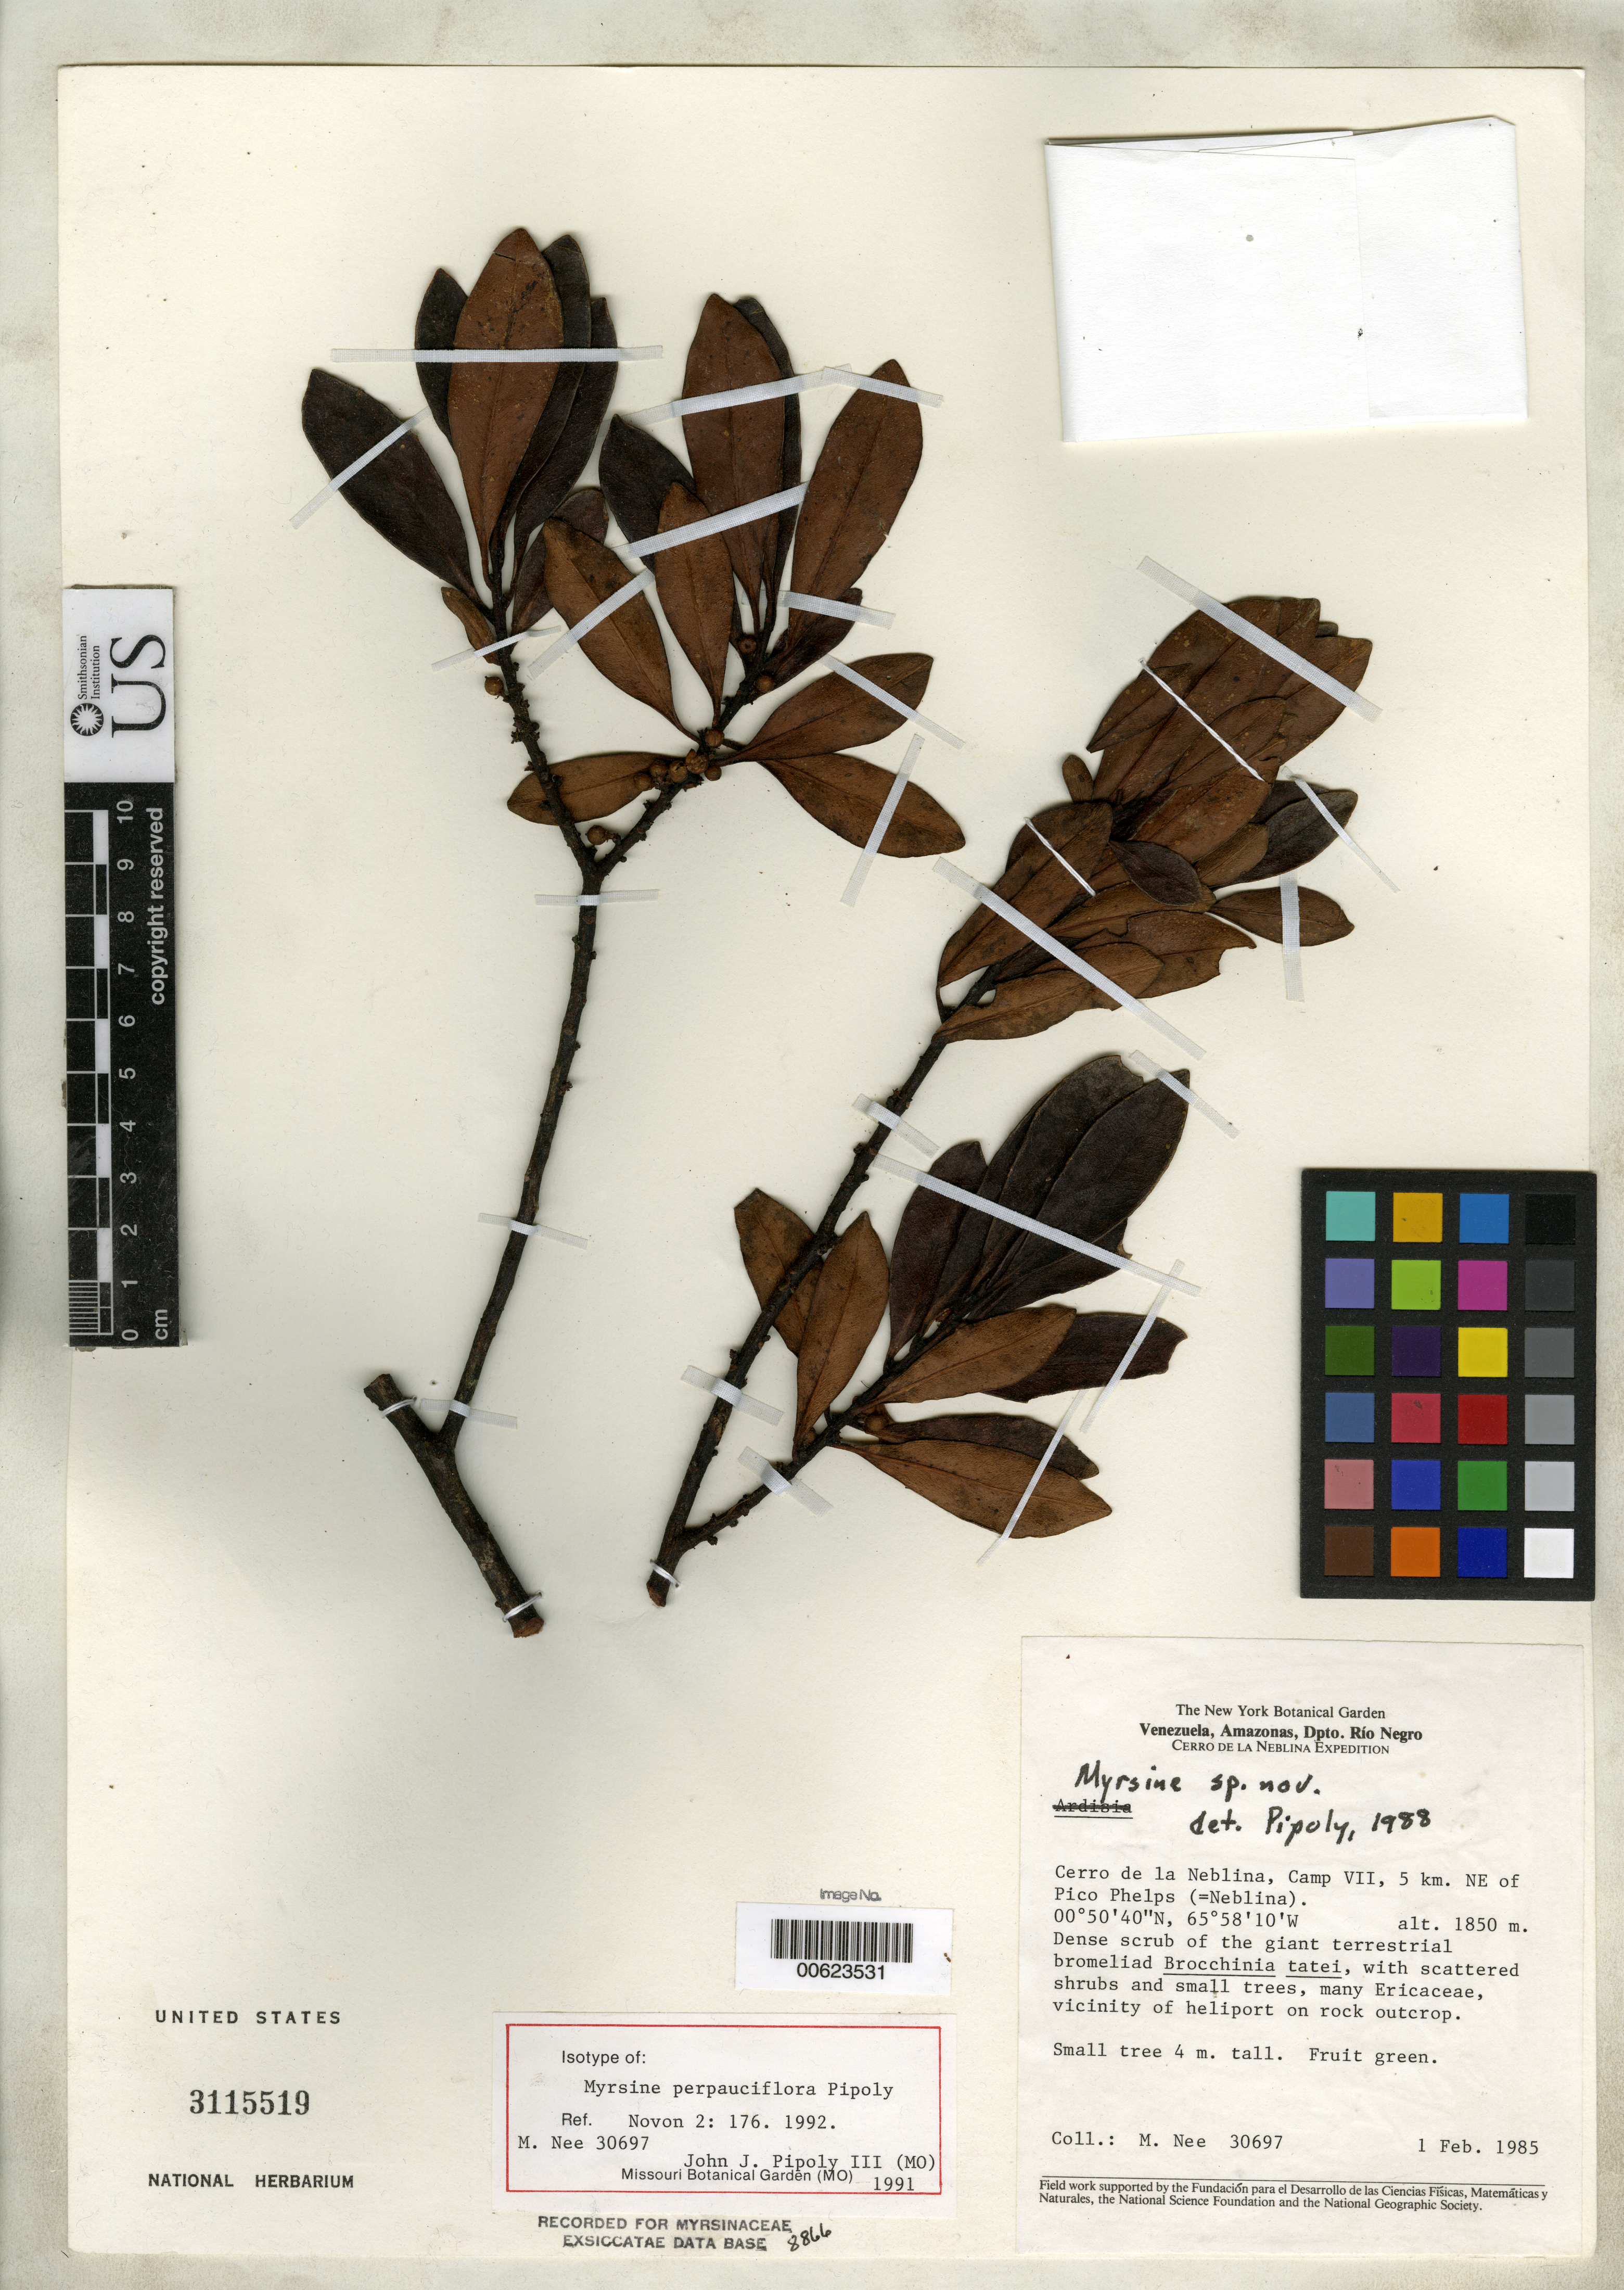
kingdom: Plantae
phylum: Tracheophyta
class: Magnoliopsida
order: Ericales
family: Primulaceae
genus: Myrsine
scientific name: Myrsine perpauciflora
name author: Pipoly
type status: Isotype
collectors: M. Nee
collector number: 30697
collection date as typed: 01 Feb 1985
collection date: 1985-02-01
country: Venezuela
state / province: Amazonas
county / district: Rio Negro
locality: Cerro de La Neblina, camp VIII, 5 km NE of Pico Phelps.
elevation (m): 1850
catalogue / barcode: US 3115519